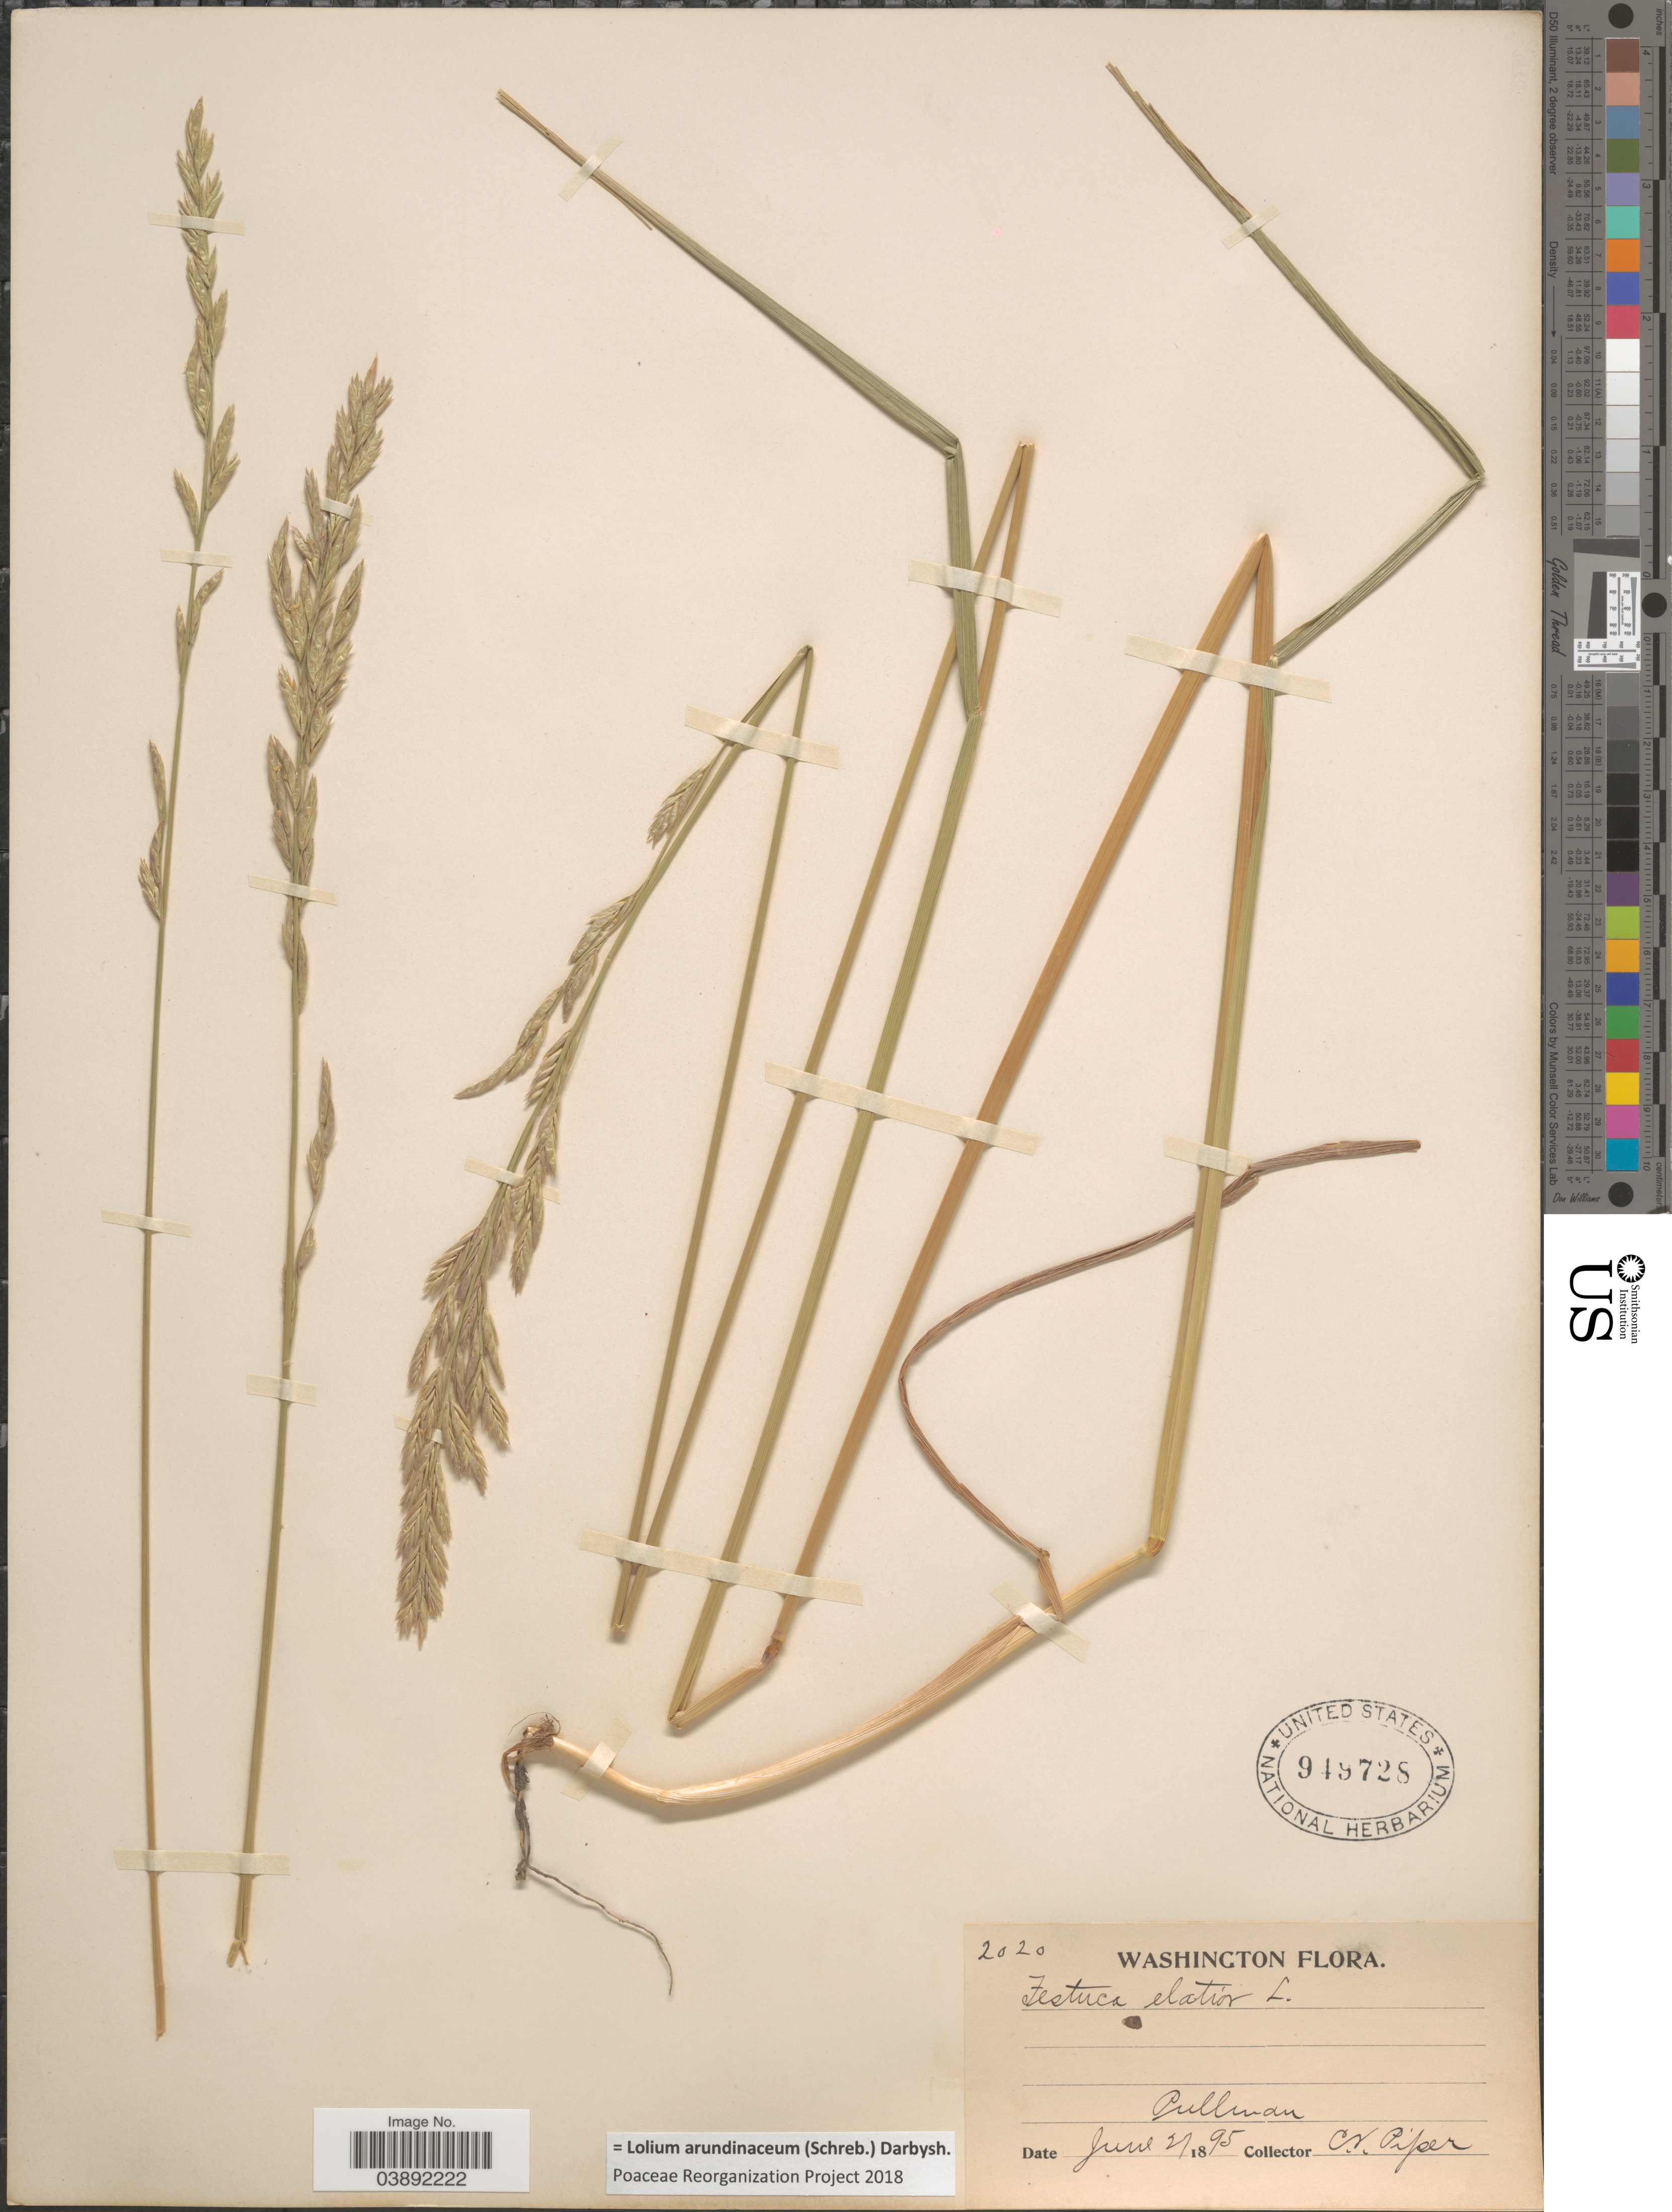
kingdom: Plantae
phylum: Tracheophyta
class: Liliopsida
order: Poales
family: Poaceae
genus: Lolium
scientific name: Lolium arundinaceum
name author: (Schreb.) Darbysh.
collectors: C. V. Piper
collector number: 2020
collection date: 1895-06-27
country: United States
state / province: Washington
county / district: Whitman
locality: Pullman.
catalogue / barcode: US 949728